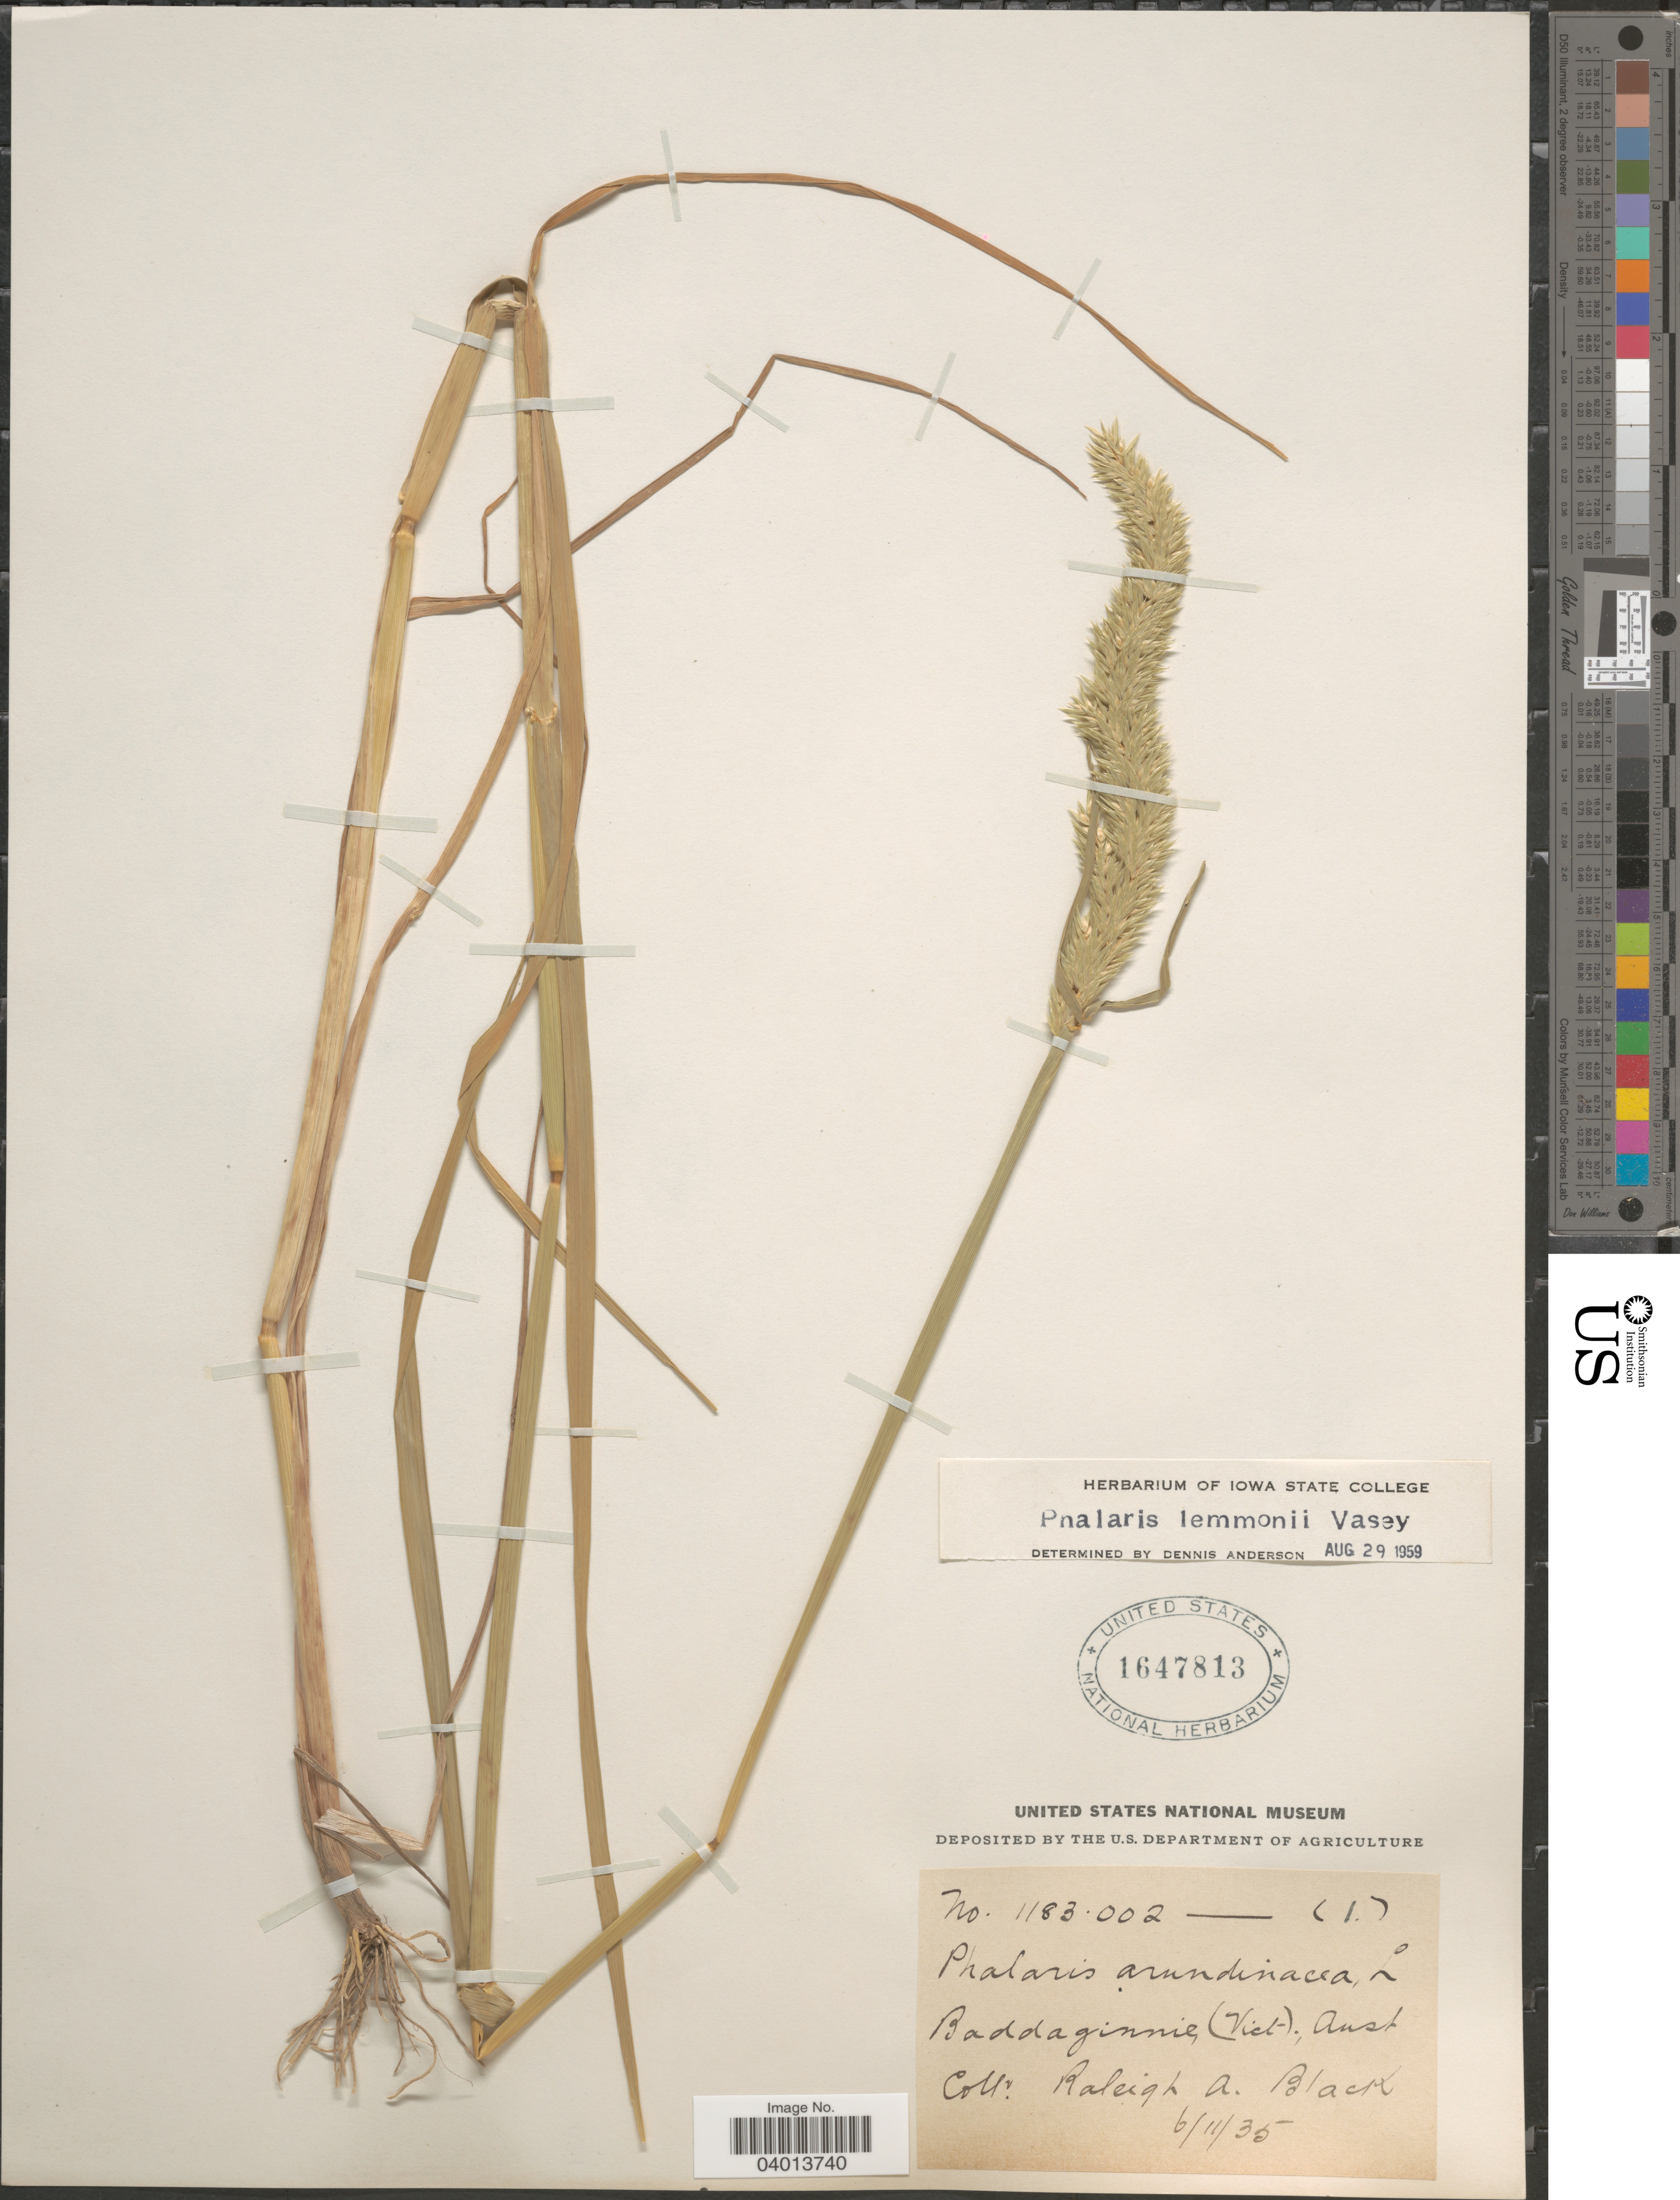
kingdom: Plantae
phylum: Tracheophyta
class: Liliopsida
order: Poales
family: Poaceae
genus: Phalaris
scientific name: Phalaris lemmonii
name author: Vasey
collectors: R. A. Black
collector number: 1183.002/1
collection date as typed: Transcribed d/m/y: 6/11/35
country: Australia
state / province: Victoria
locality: Baddaginnie, (Vict)., Aust.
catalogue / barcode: US 1647813